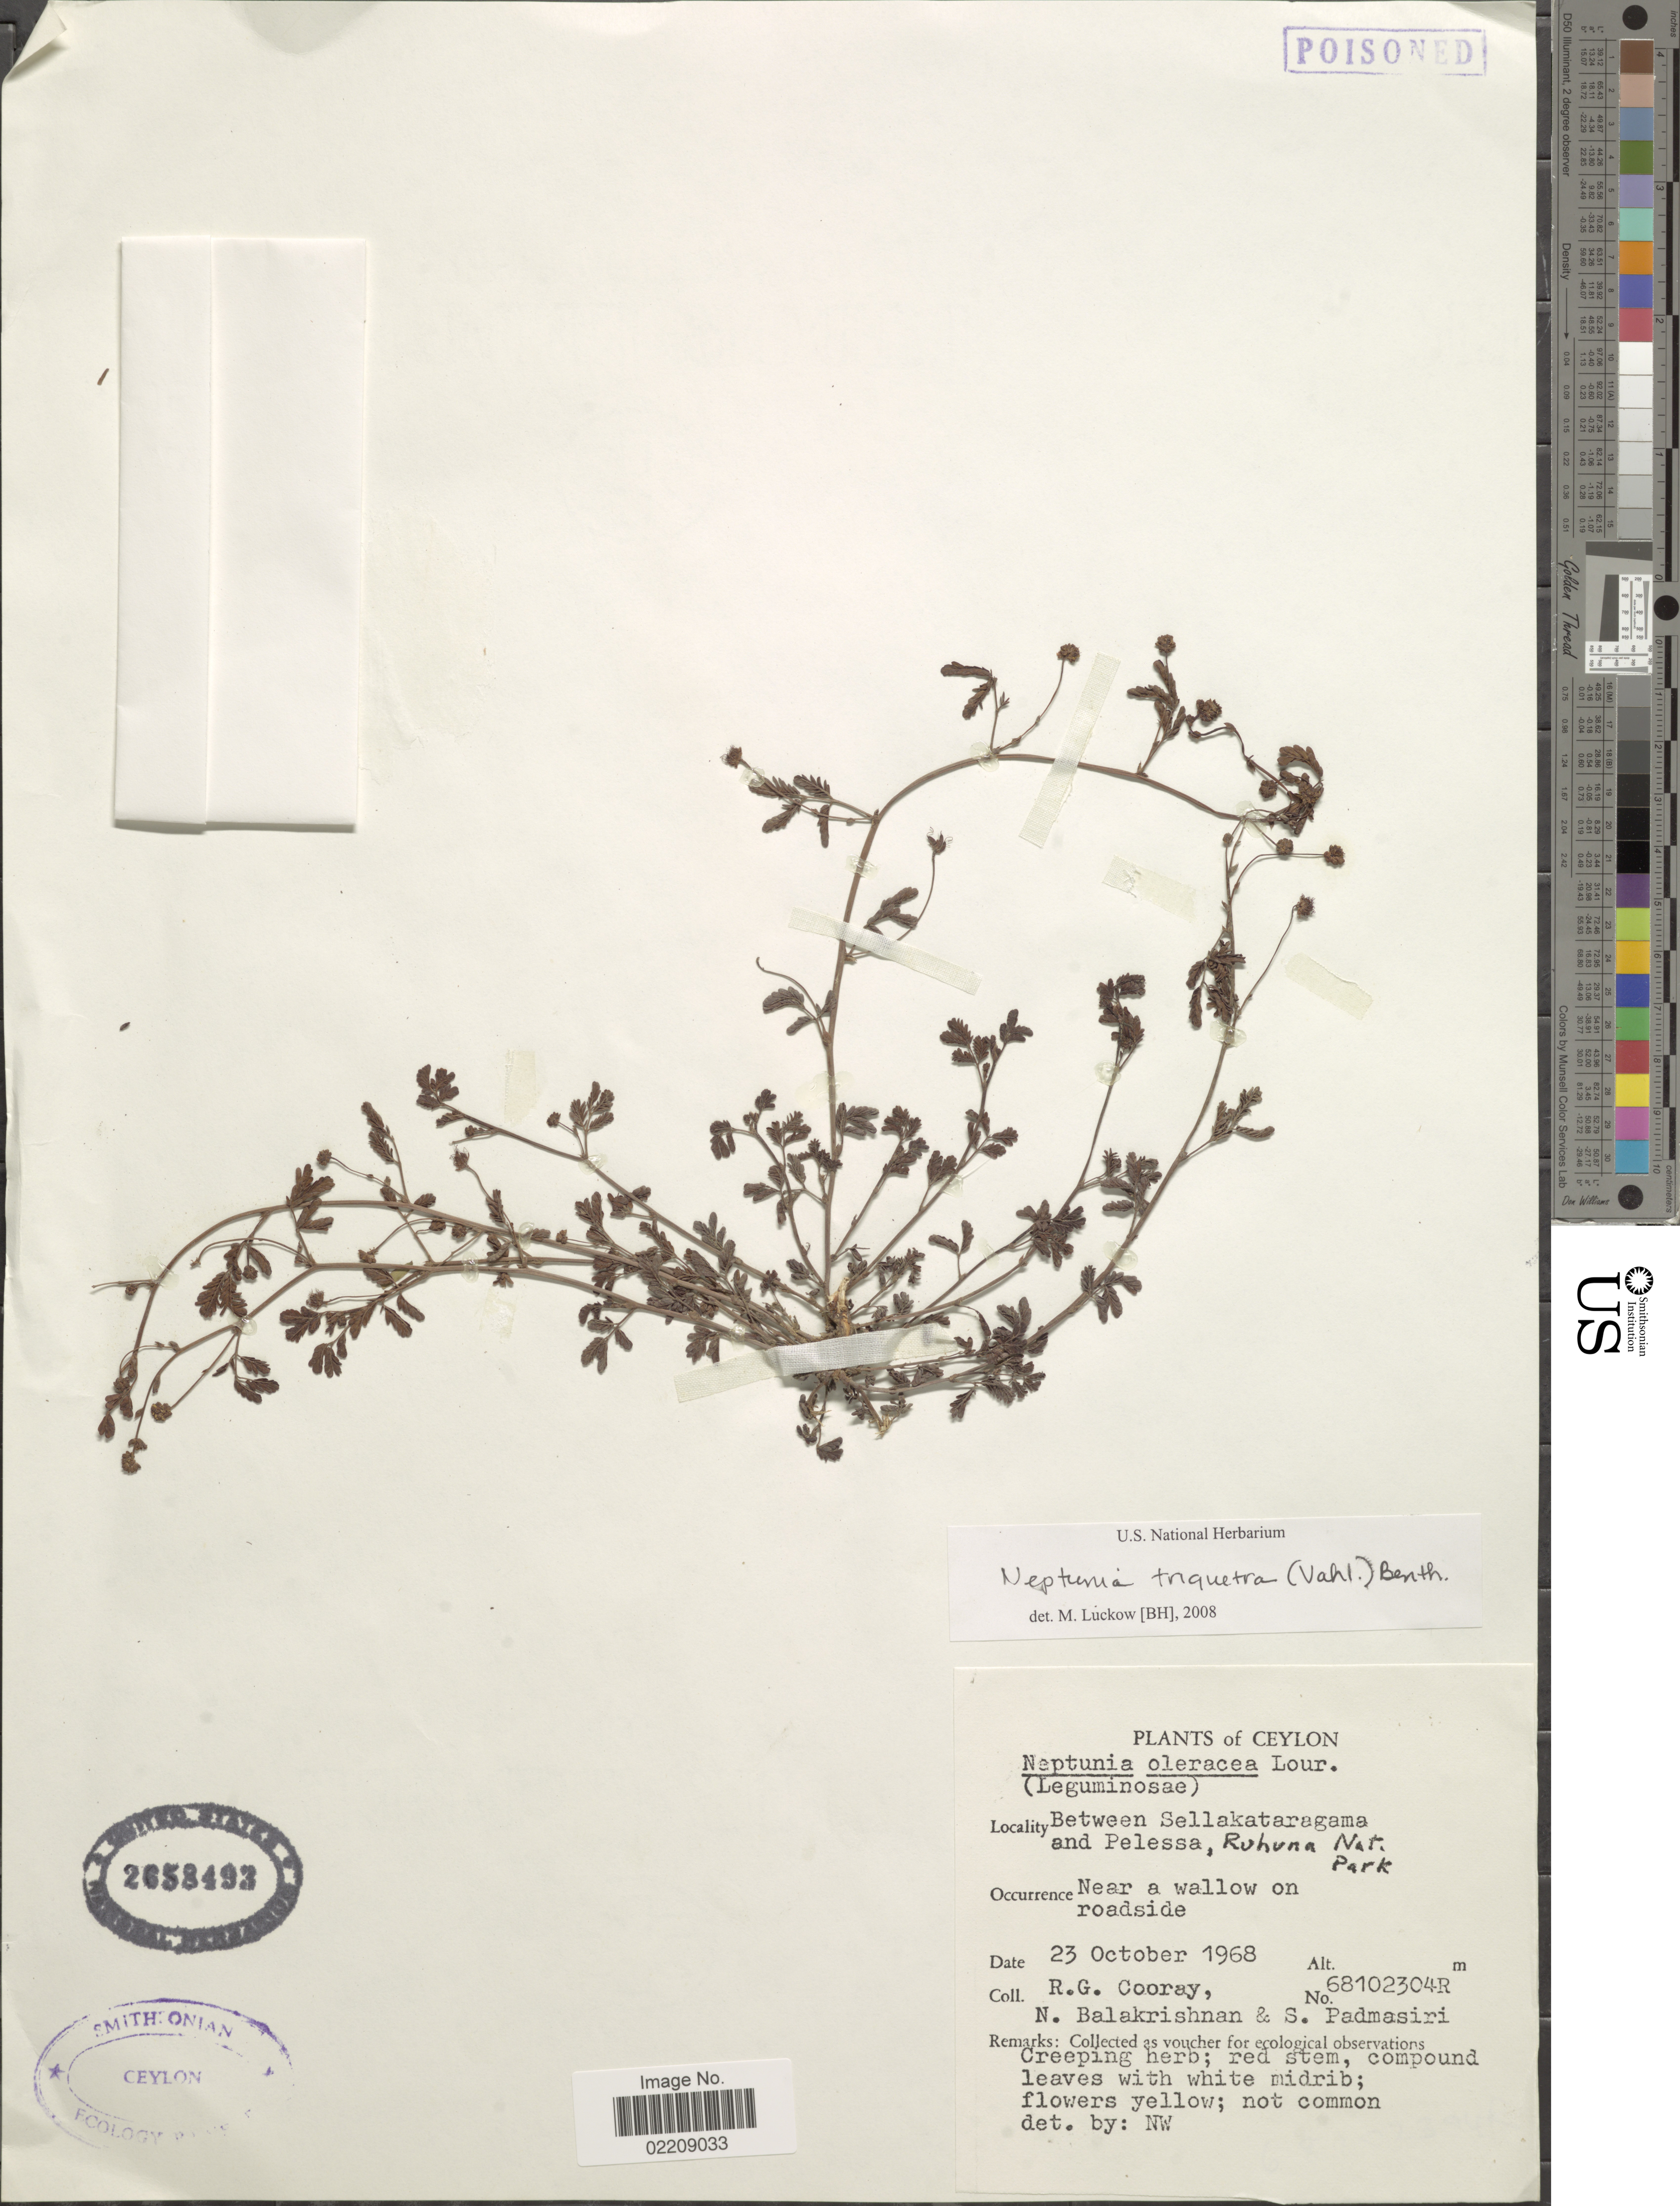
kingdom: Plantae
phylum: Tracheophyta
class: Magnoliopsida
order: Fabales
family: Fabaceae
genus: Neptunia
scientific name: Neptunia triquetra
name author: (Vahl) Benth.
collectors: R. Cooray, N. Balakrishnan & S. Padmasiri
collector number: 68102304R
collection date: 1968-10-23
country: Sri Lanka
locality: Ceylon, between Sellakataragama and Pelessa, Ruhuna Nat. Park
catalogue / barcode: US 2658493